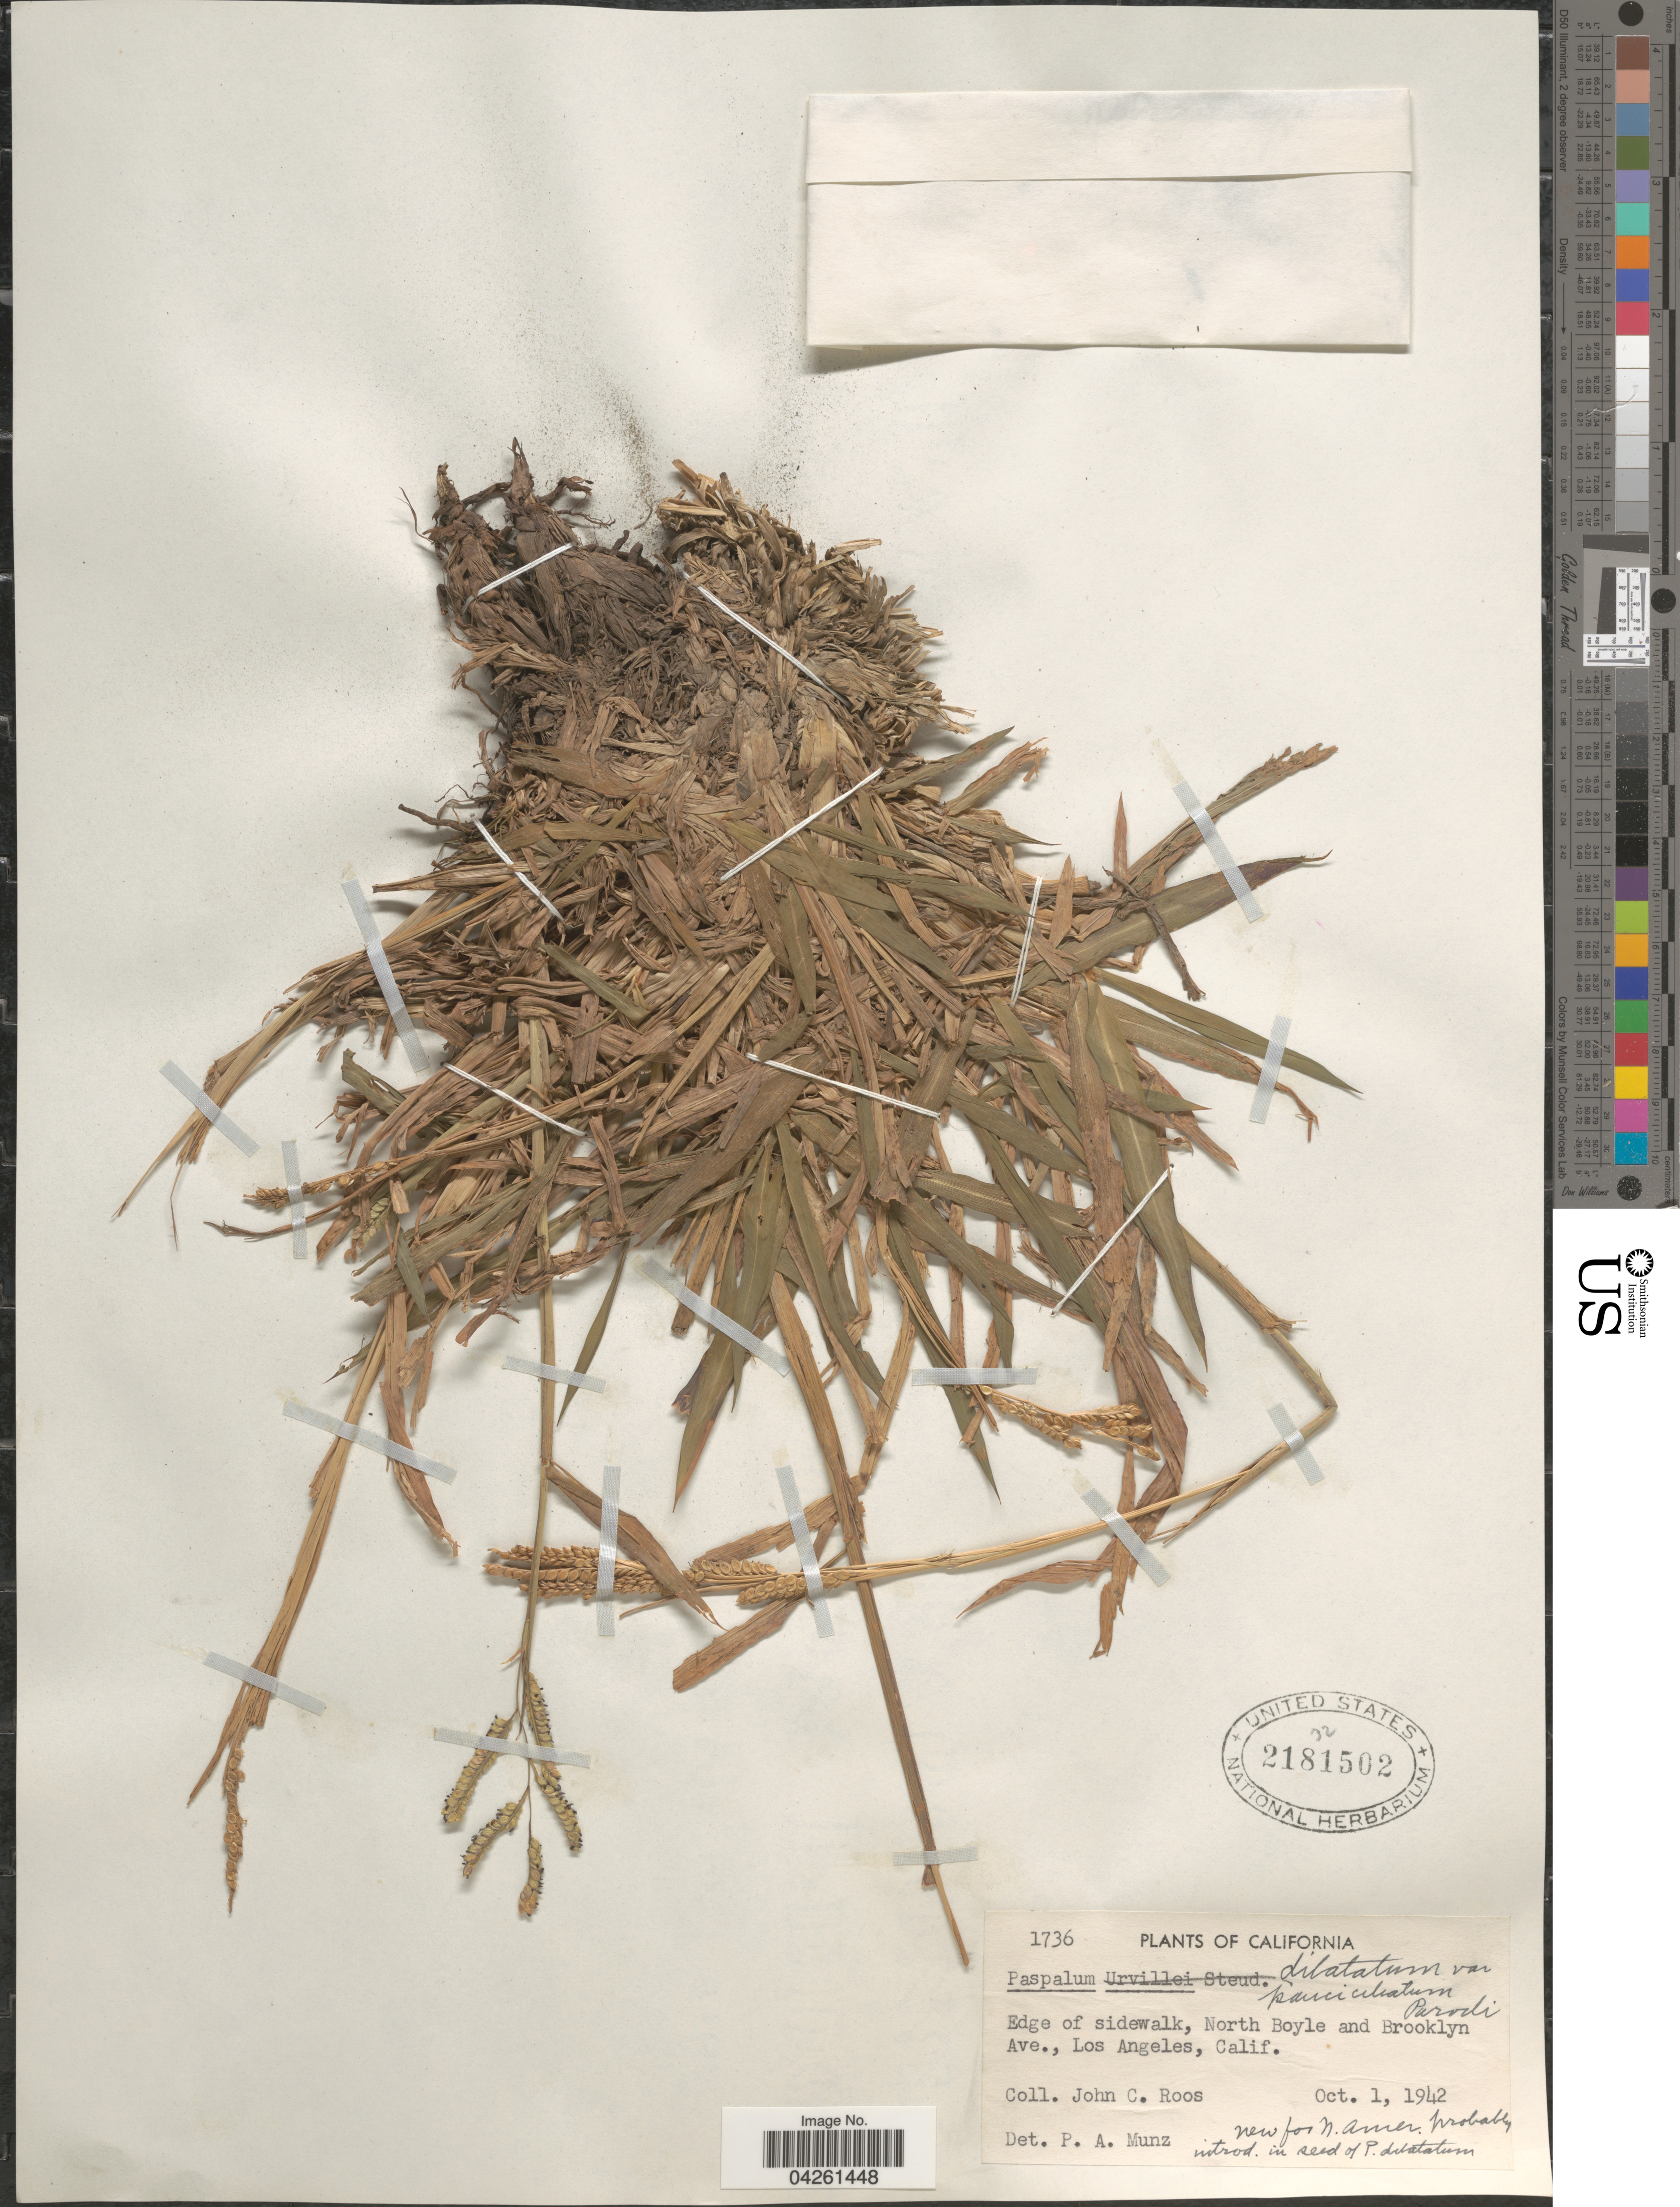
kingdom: Plantae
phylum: Tracheophyta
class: Liliopsida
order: Poales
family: Poaceae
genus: Paspalum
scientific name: Paspalum dilatatum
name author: Poir.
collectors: J. C. Roos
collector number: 1736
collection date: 1942-10-01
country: United States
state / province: California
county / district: Los Angeles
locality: Edge of sidewalk, North Boyle and Brooklyn Ave, Los Angeles.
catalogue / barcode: US 2181502